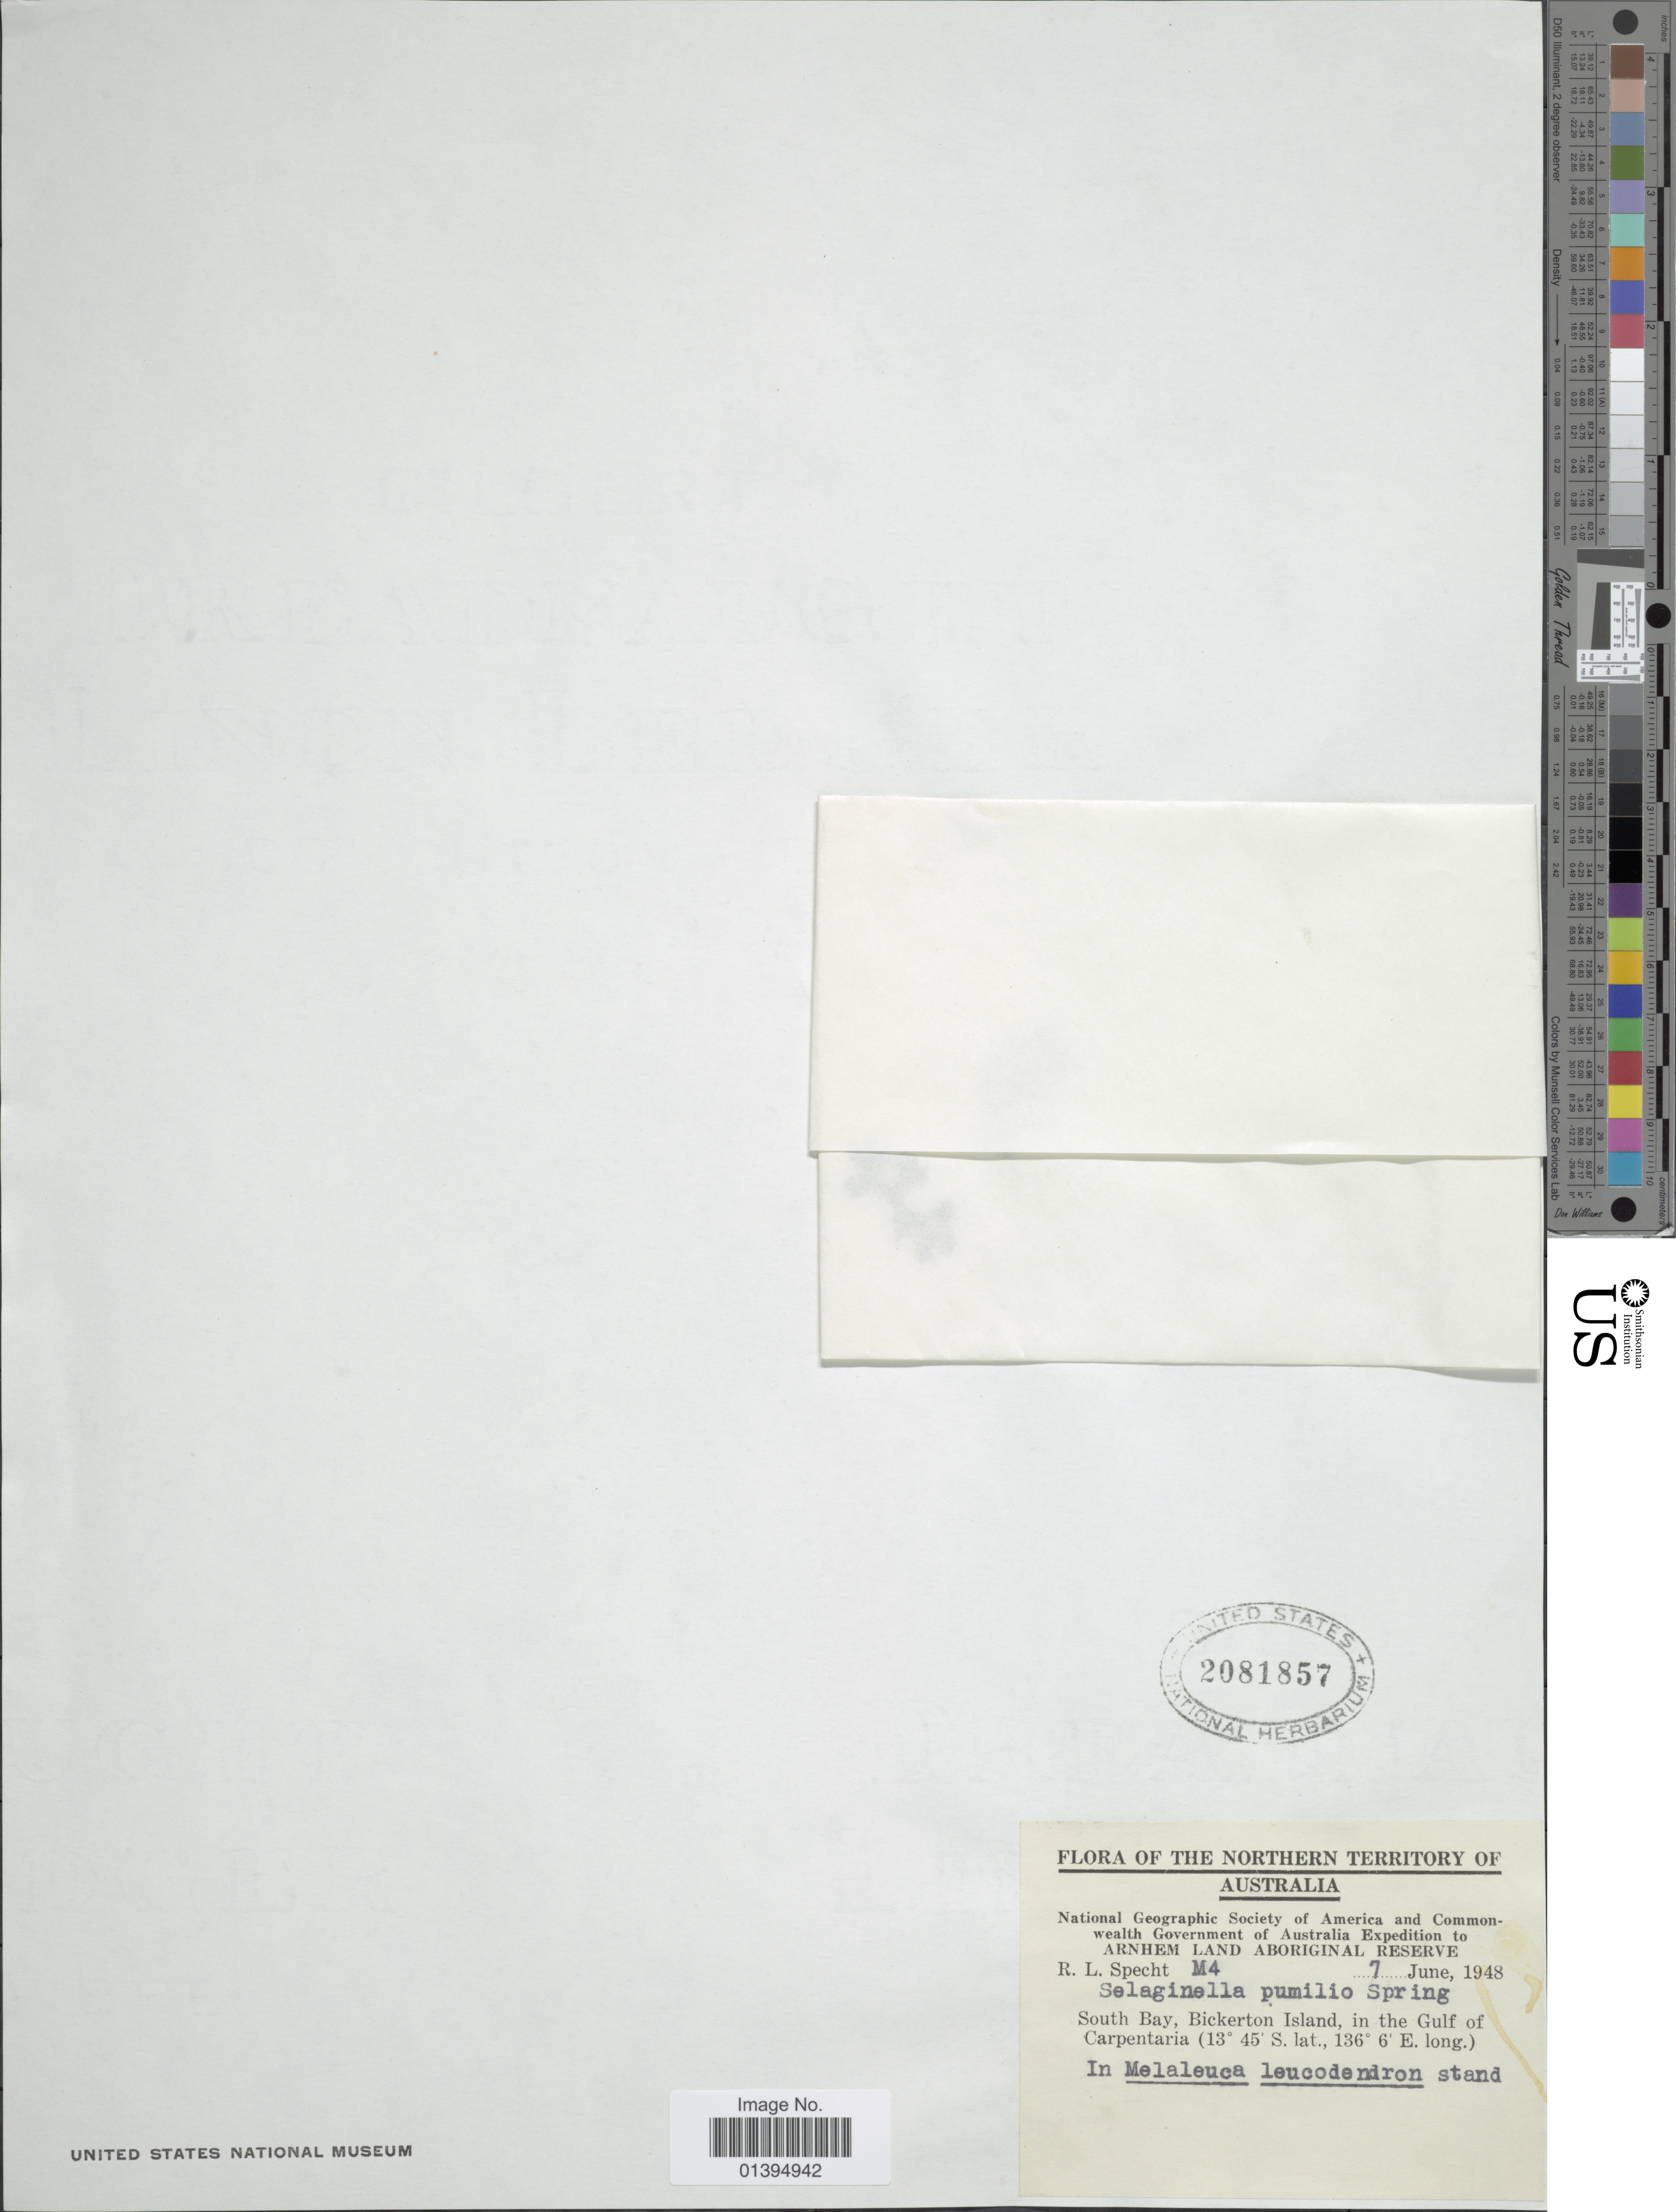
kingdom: Plantae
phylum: Tracheophyta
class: Lycopodiopsida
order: Selaginellales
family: Selaginellaceae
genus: Selaginella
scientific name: Selaginella pumilio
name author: Spring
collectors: R. L. Specht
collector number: M4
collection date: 1948-06-07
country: Australia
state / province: Northern Territory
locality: South Bay, Bickerton Island, in the Gulf of Carpentaria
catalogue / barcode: US 2081857